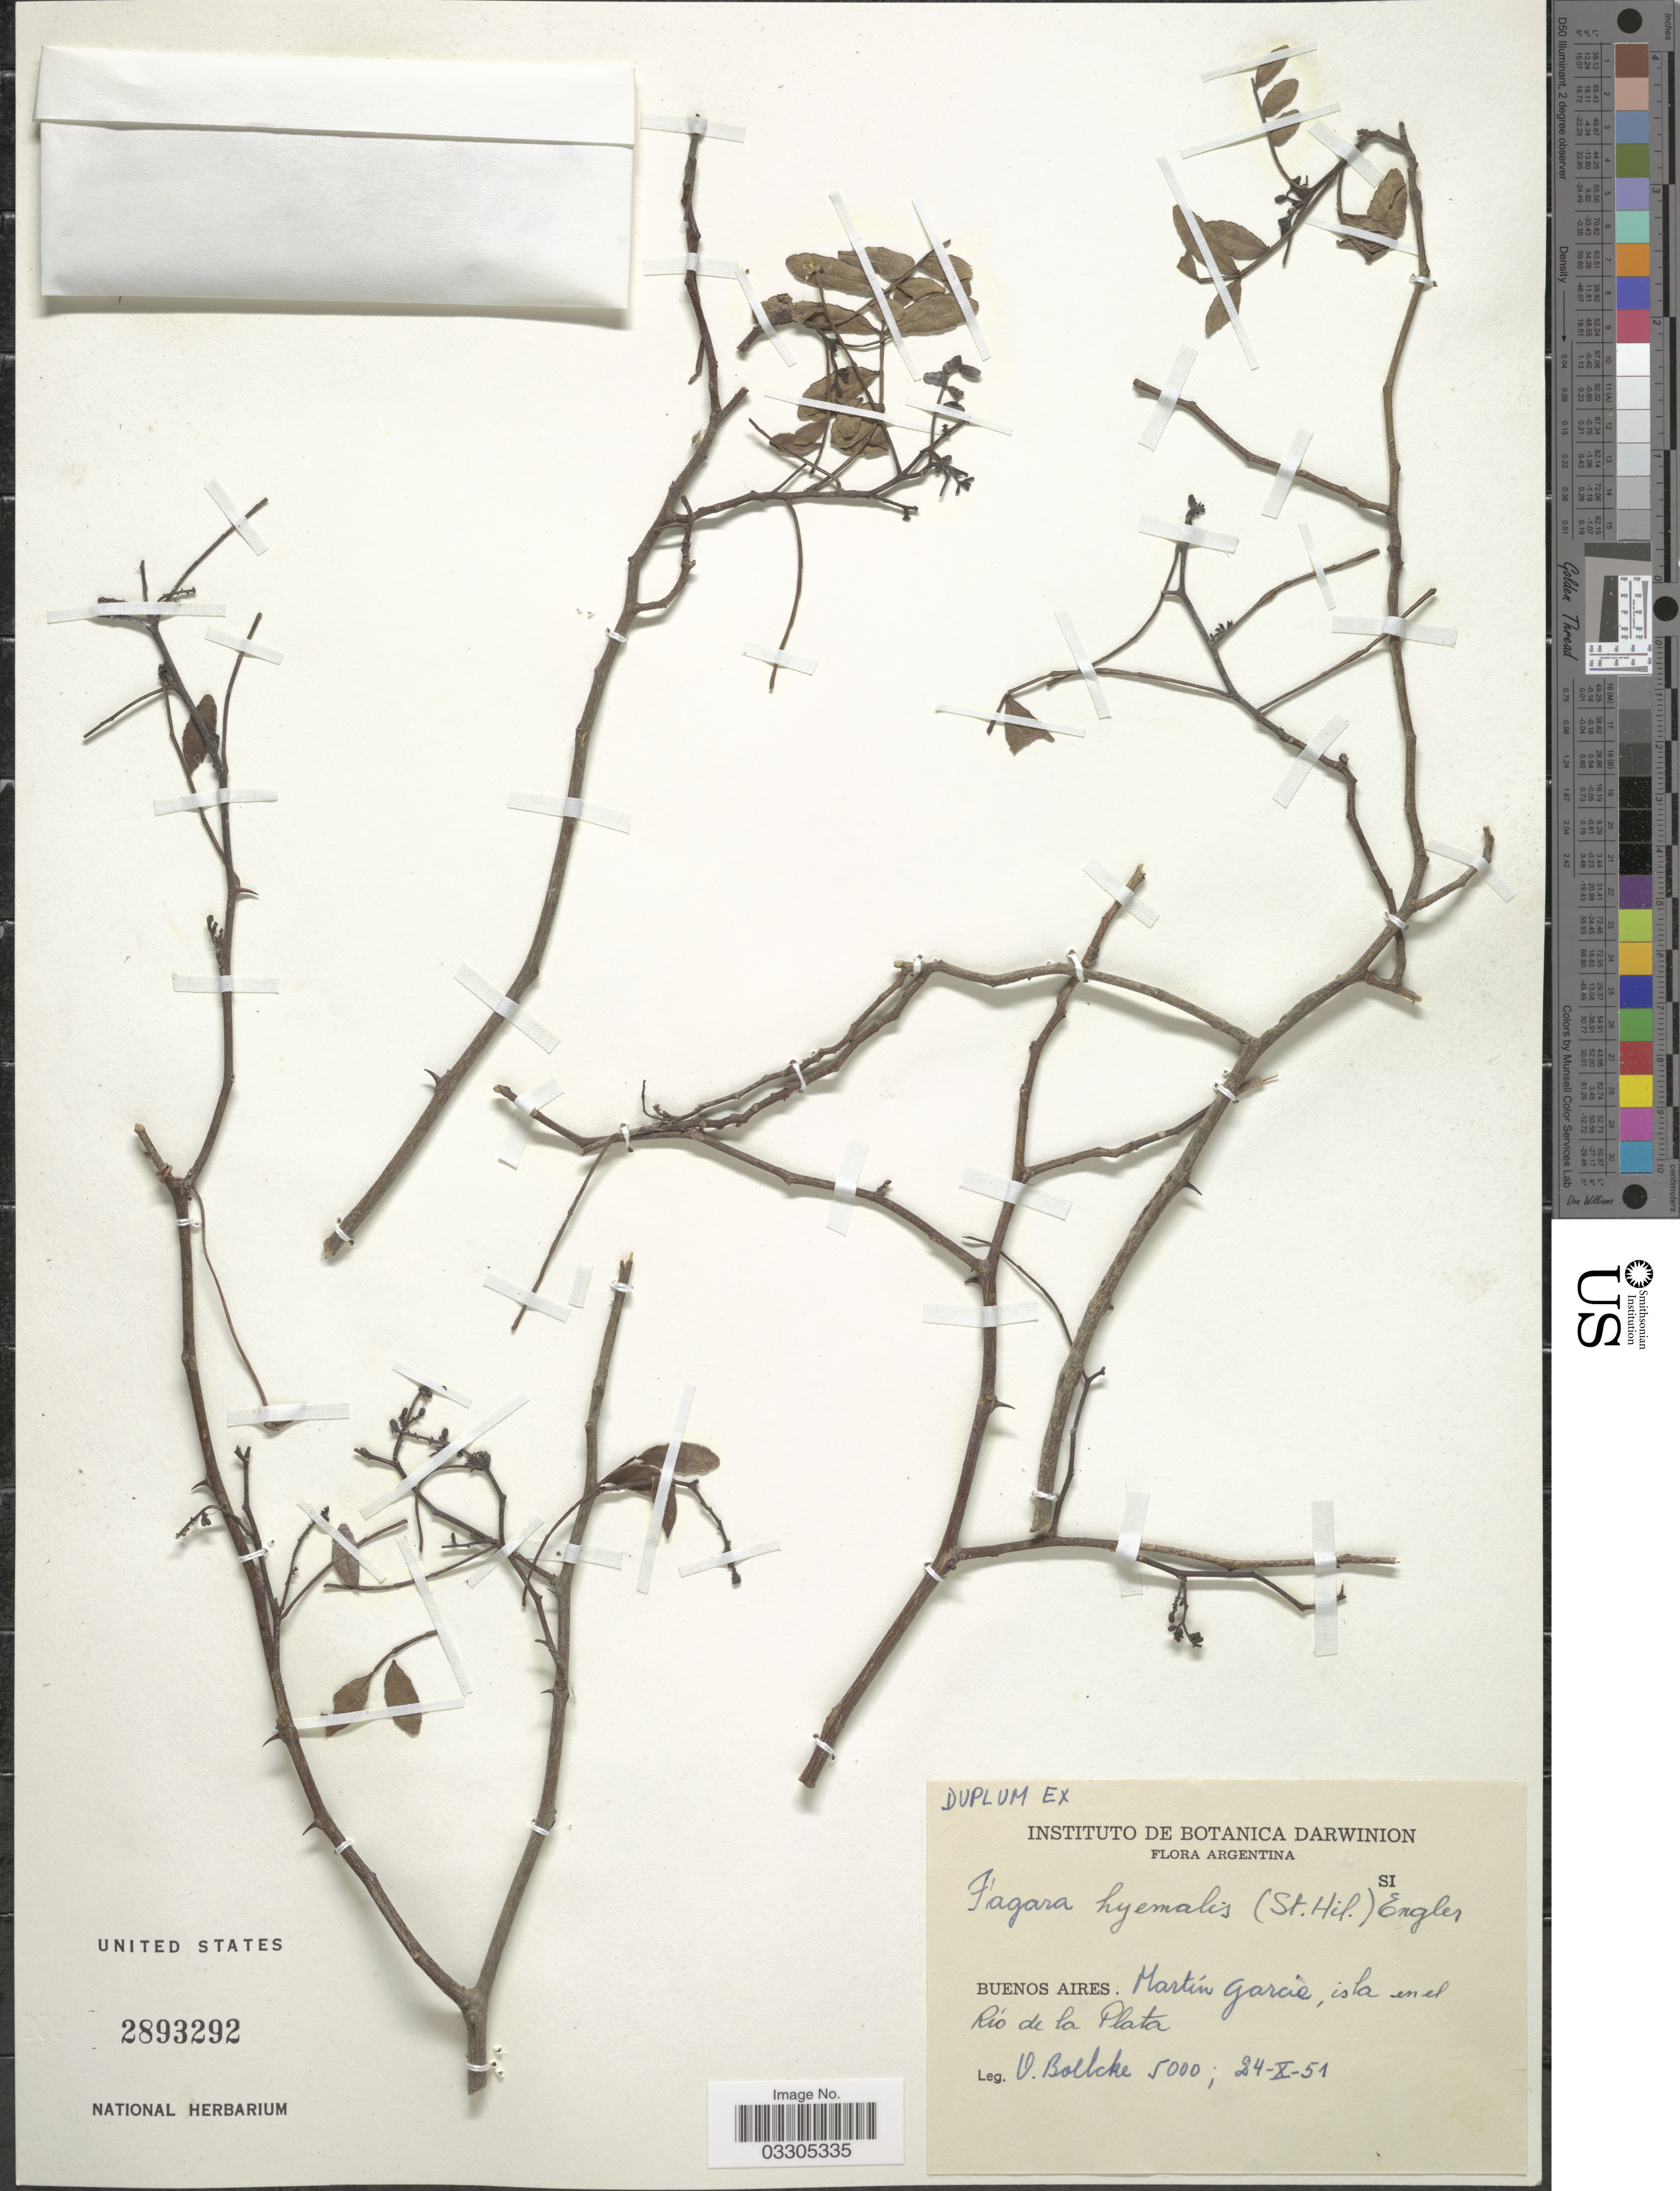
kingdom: Plantae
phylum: Tracheophyta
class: Magnoliopsida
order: Sapindales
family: Rutaceae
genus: Zanthoxylum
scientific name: Zanthoxylum hiemalis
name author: A. St.-Hil.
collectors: O. Boelcke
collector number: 5000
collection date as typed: Transcribed d/m/y: 24/10/51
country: Argentina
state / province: Buenos Aires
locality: Martín Garcíe, isla en el Río de la Plata.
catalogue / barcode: US 2893292